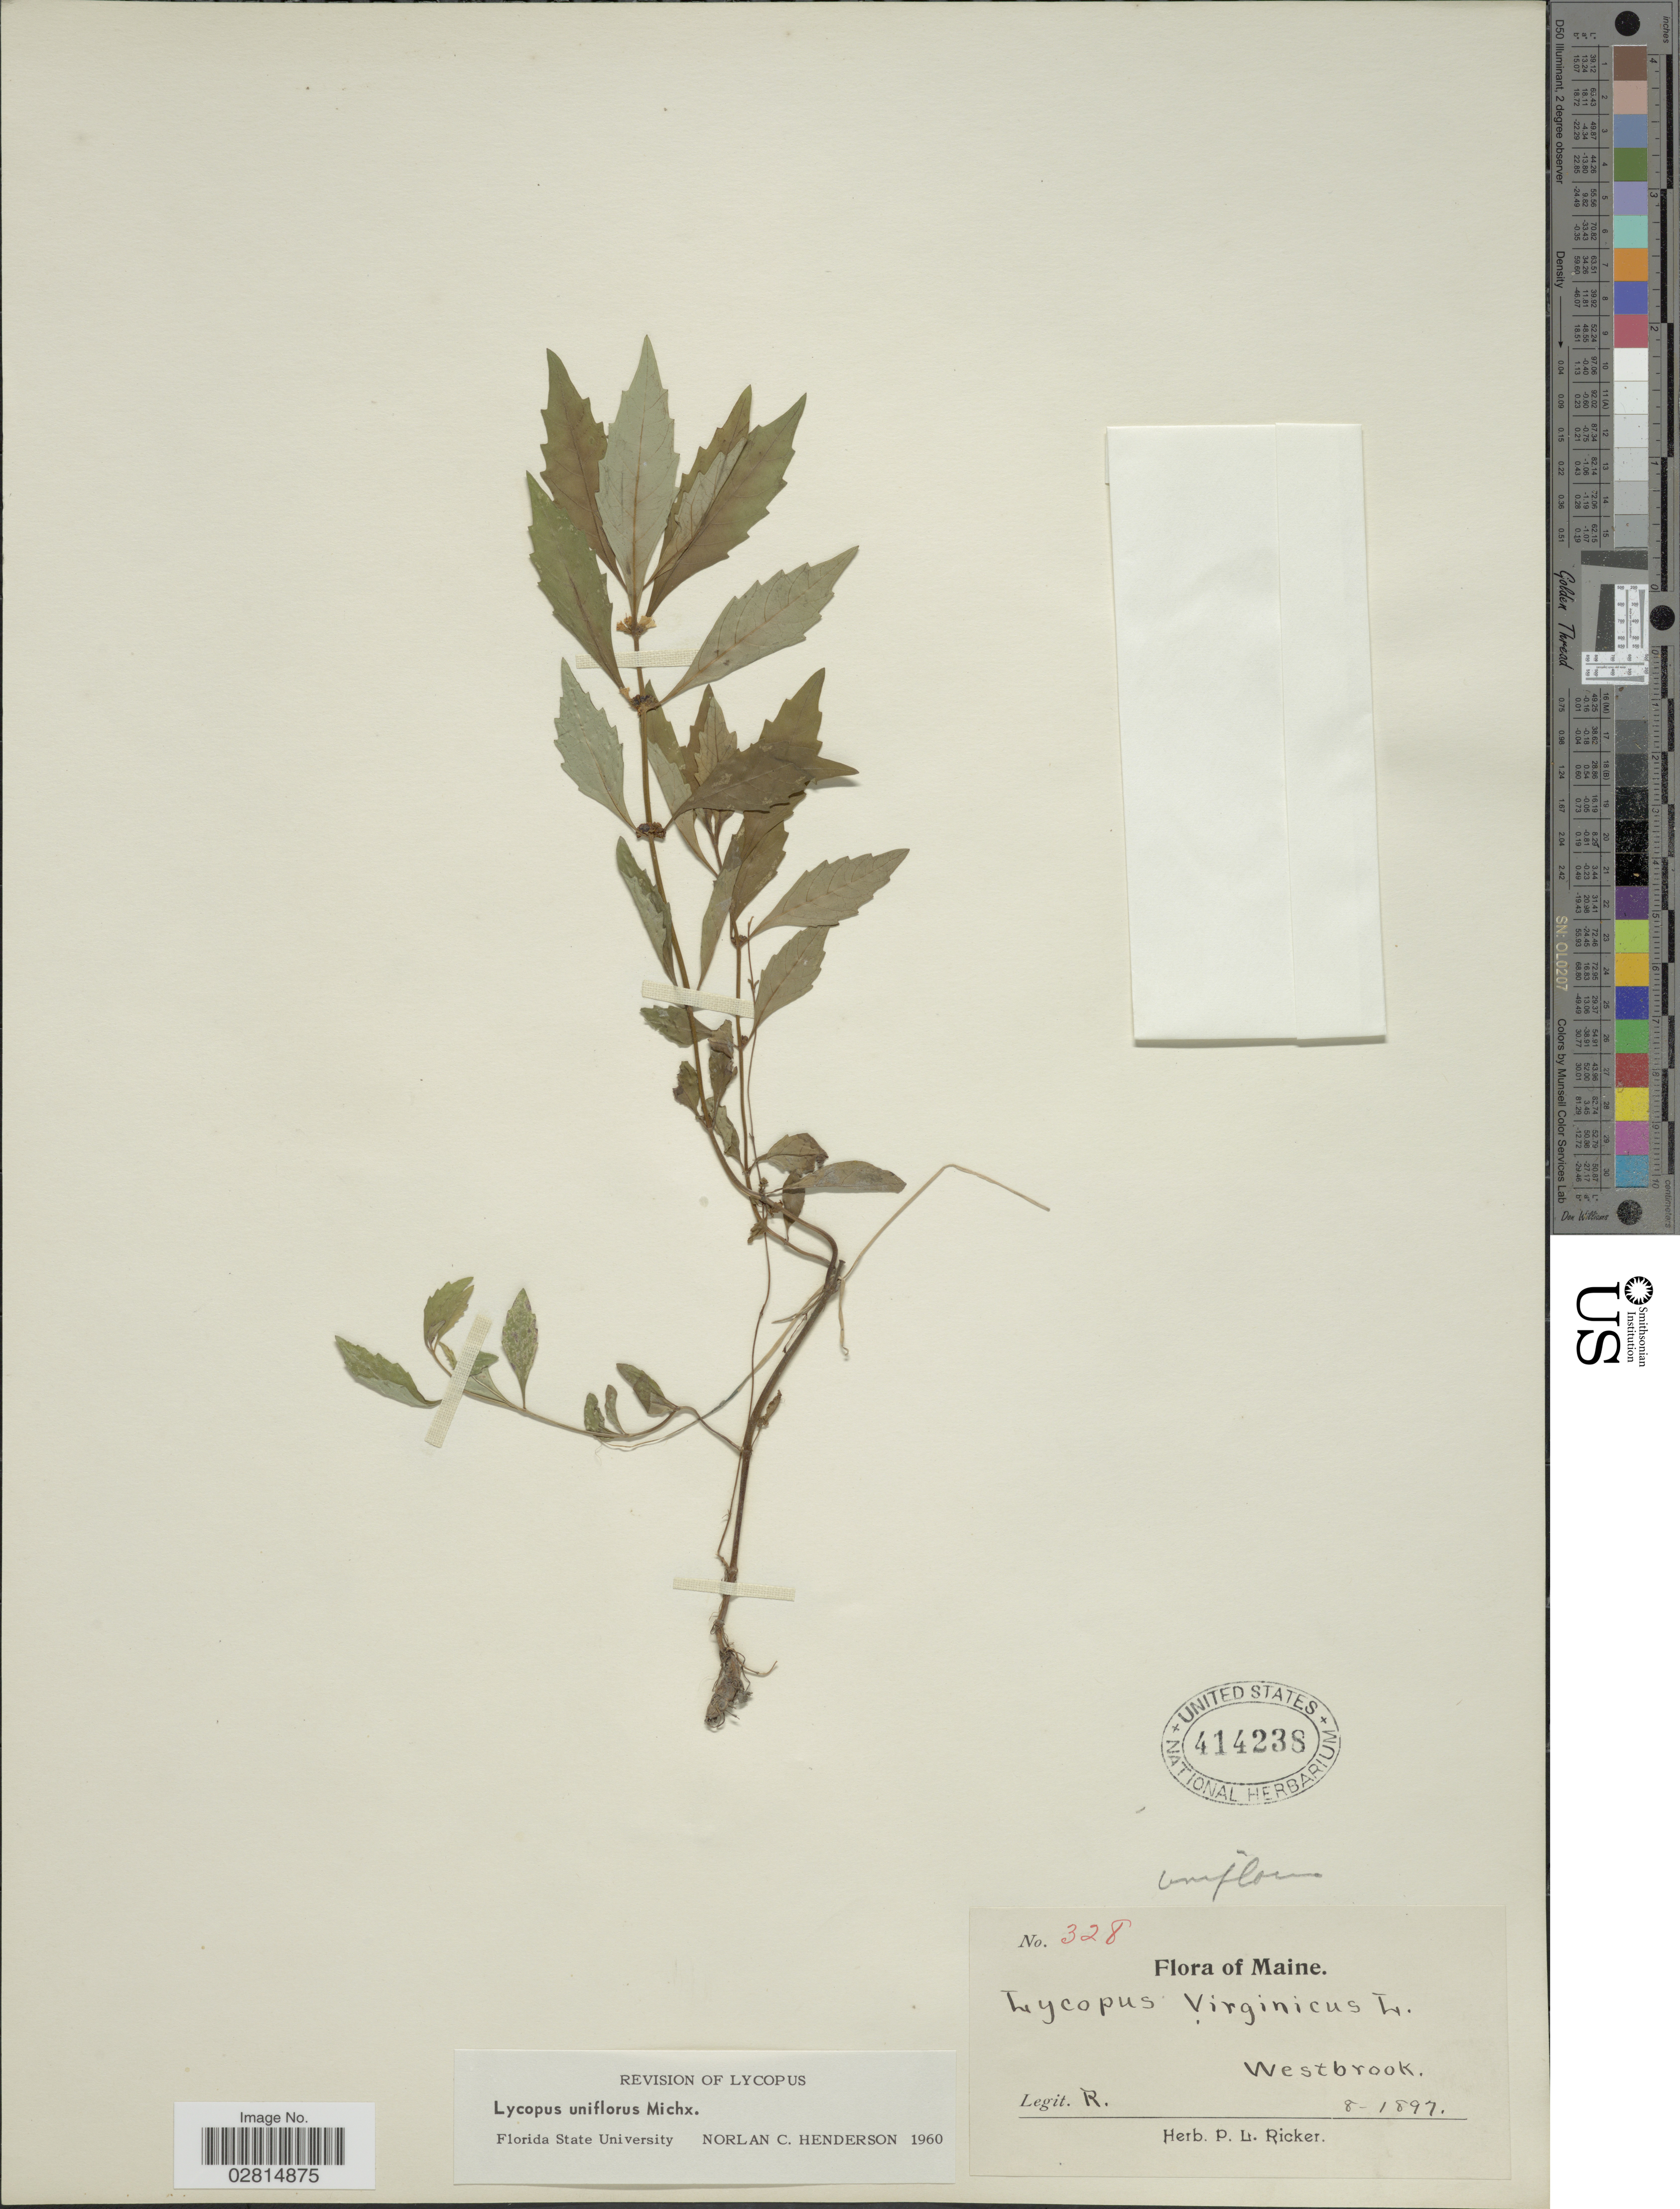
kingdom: Plantae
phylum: Tracheophyta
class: Magnoliopsida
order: Lamiales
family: Lamiaceae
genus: Lycopus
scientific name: Lycopus uniflorus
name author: Michx.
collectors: P. Ricker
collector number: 328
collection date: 1897-08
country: United States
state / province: Maine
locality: Westbrook.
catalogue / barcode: US 414238